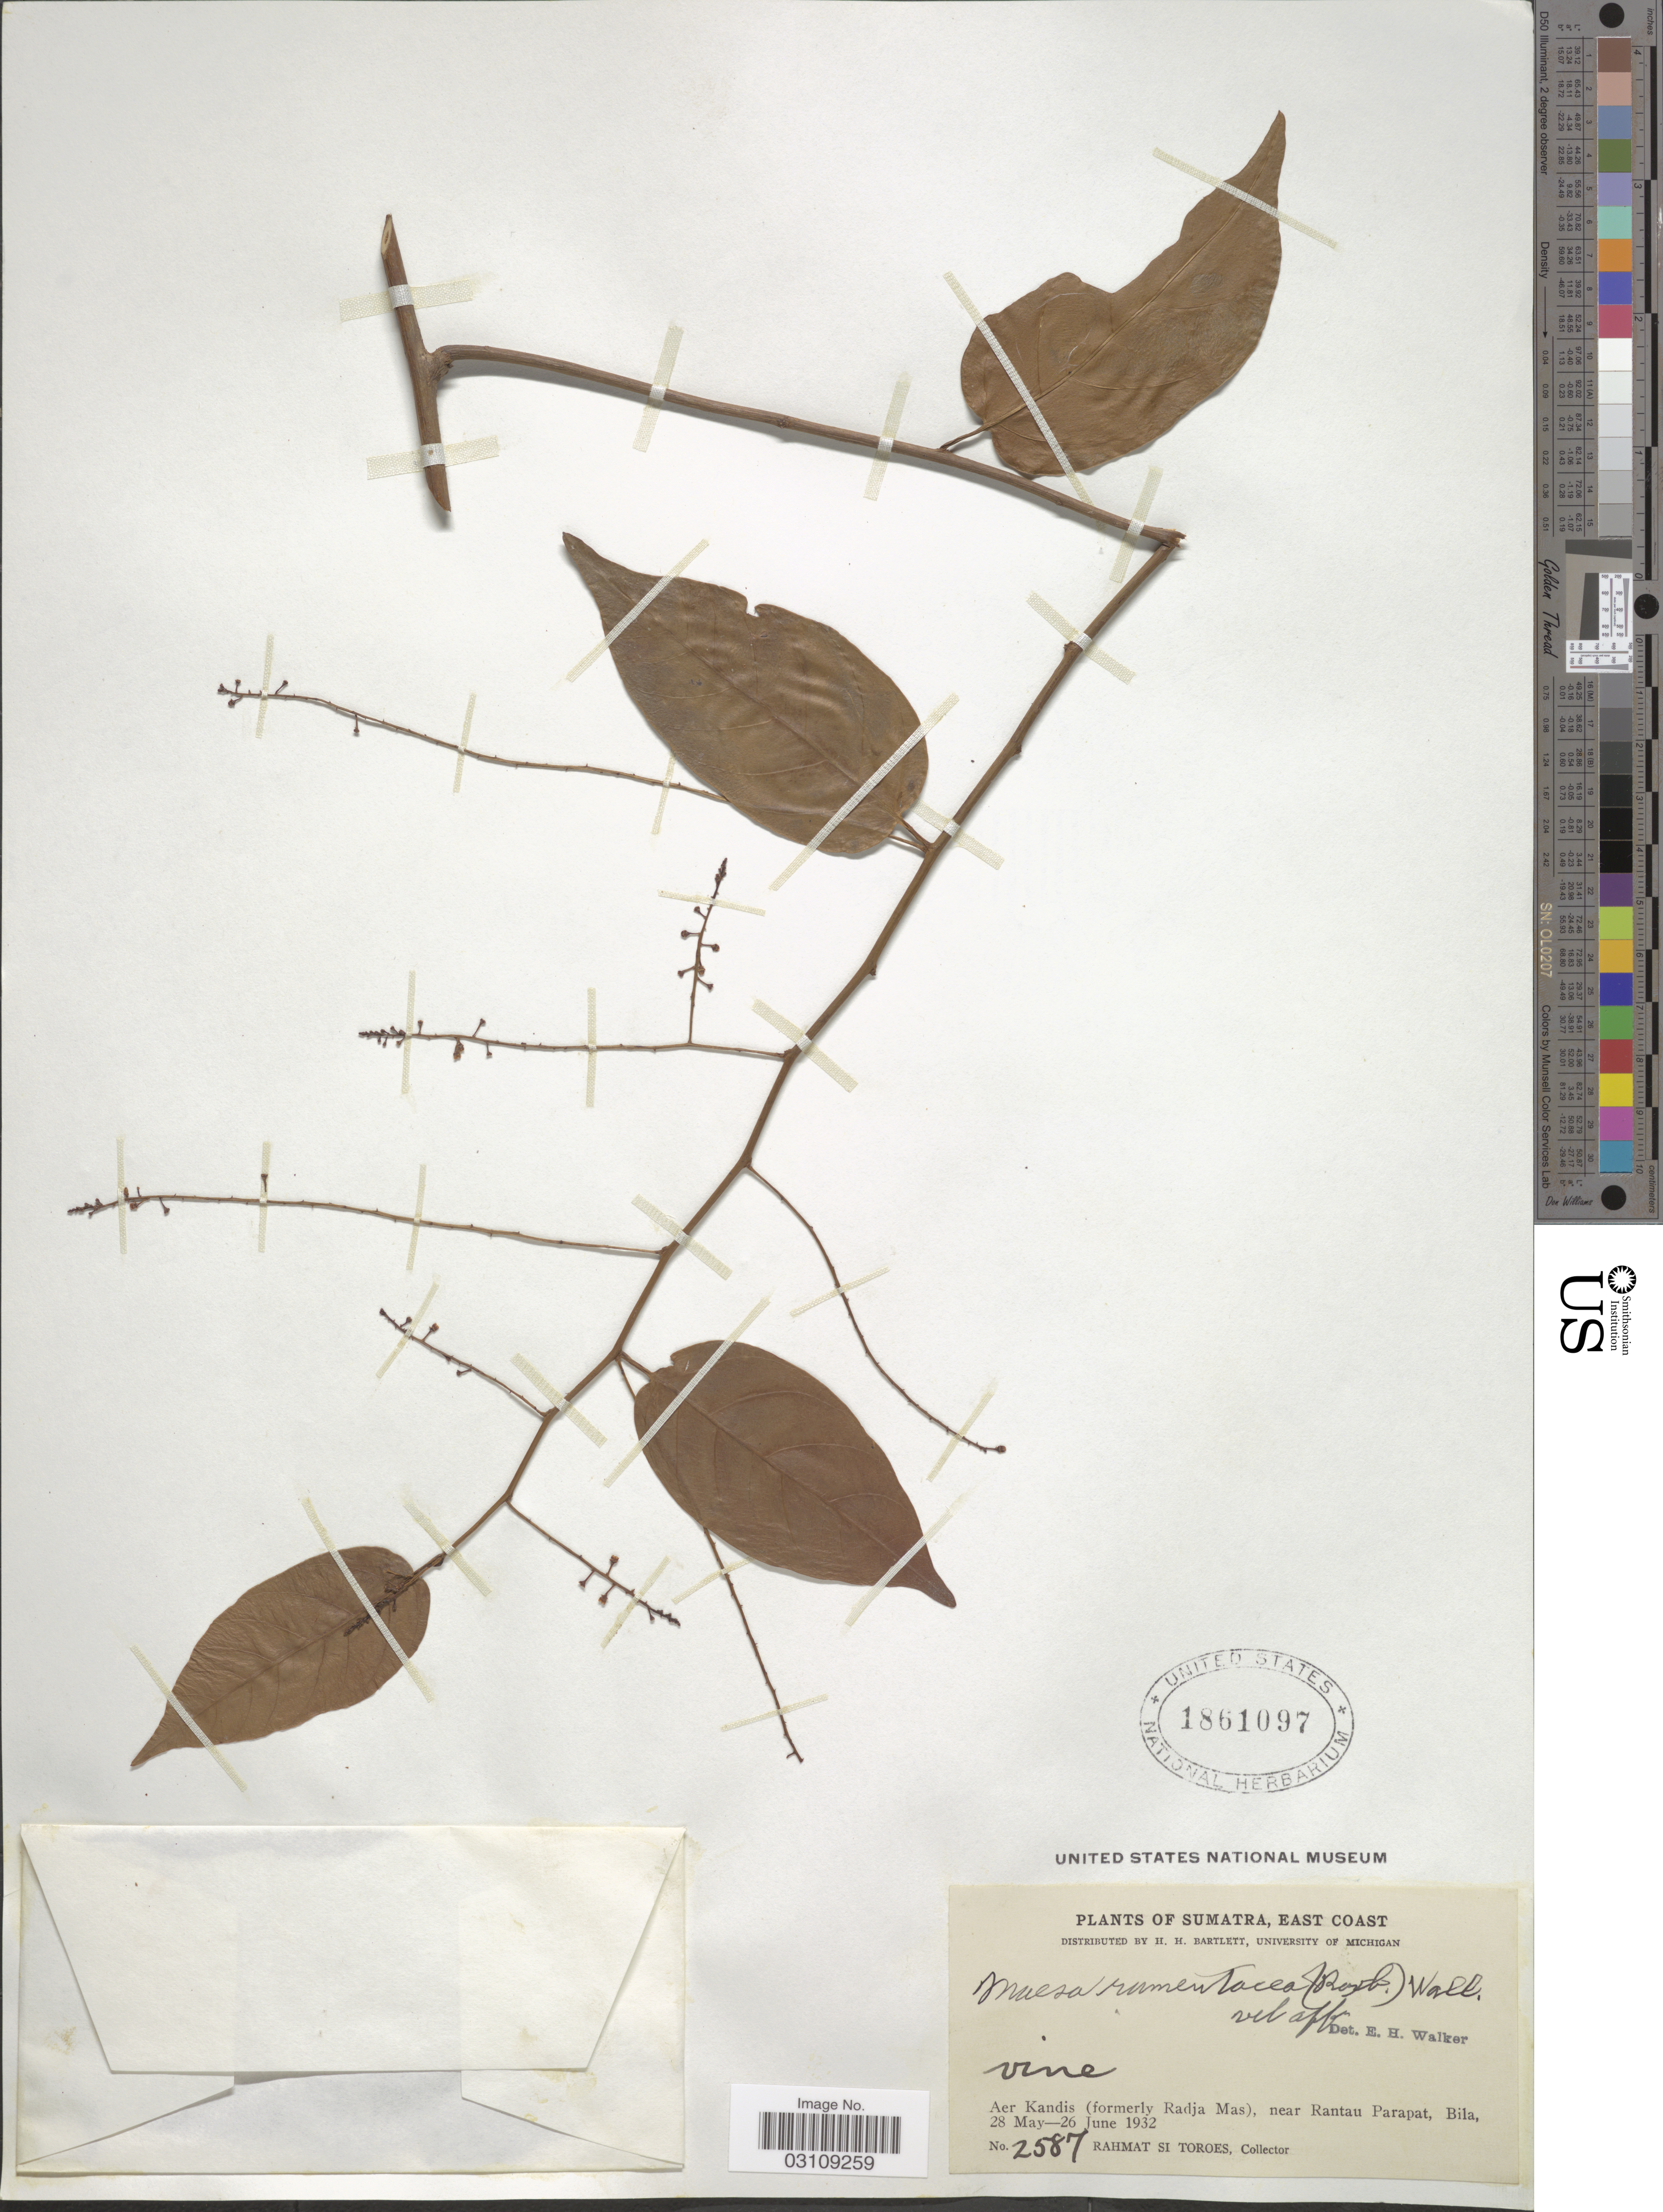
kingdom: Plantae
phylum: Tracheophyta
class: Magnoliopsida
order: Ericales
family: Primulaceae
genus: Maesa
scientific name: Maesa ramentacea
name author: (Roxb.) A. DC.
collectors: Rahmat Si Boeea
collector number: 2587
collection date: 1932-05-28/1932-06-26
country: Indonesia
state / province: Sumatra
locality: East Coast. Aer Kandis (formerly Radja Mas), near Rantau Parapat, Bila.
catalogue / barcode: US 1861097